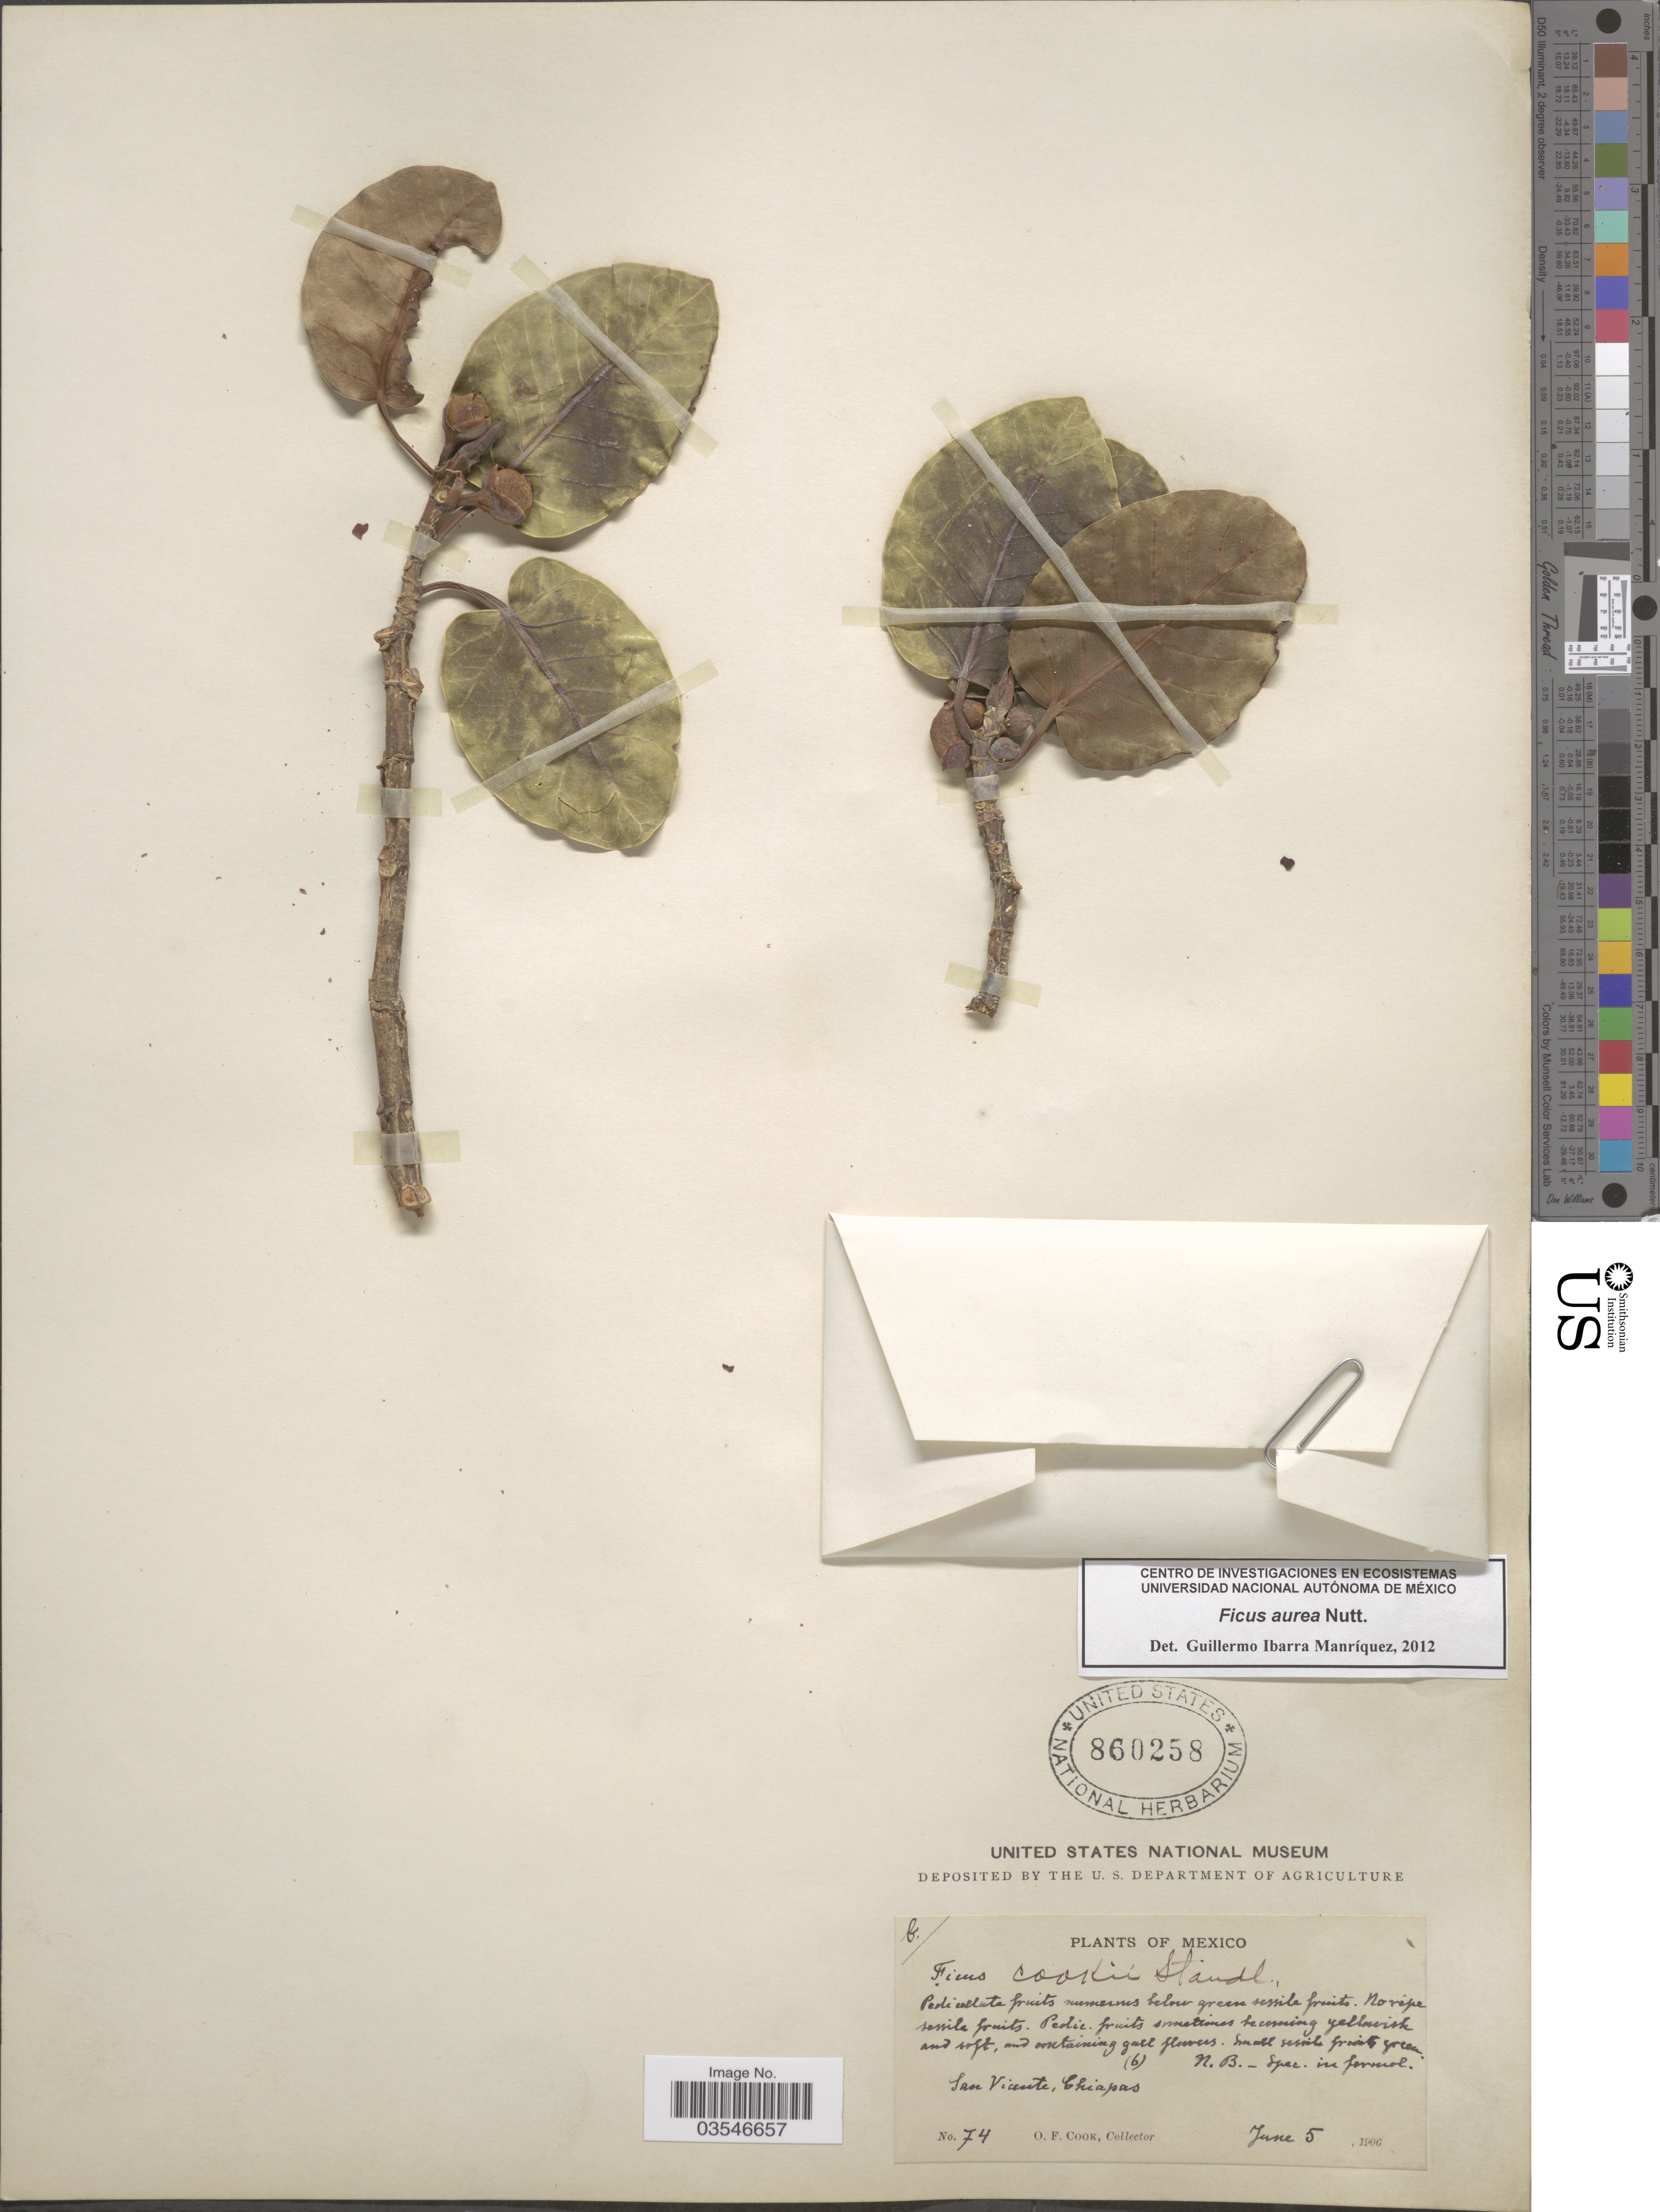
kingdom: Plantae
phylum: Tracheophyta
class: Magnoliopsida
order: Rosales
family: Moraceae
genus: Ficus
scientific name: Ficus aurea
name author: Nutt.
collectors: O. F. Cook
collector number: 74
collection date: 1906-06-05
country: Mexico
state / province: Chiapas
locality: San Vicente.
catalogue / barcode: US 860258